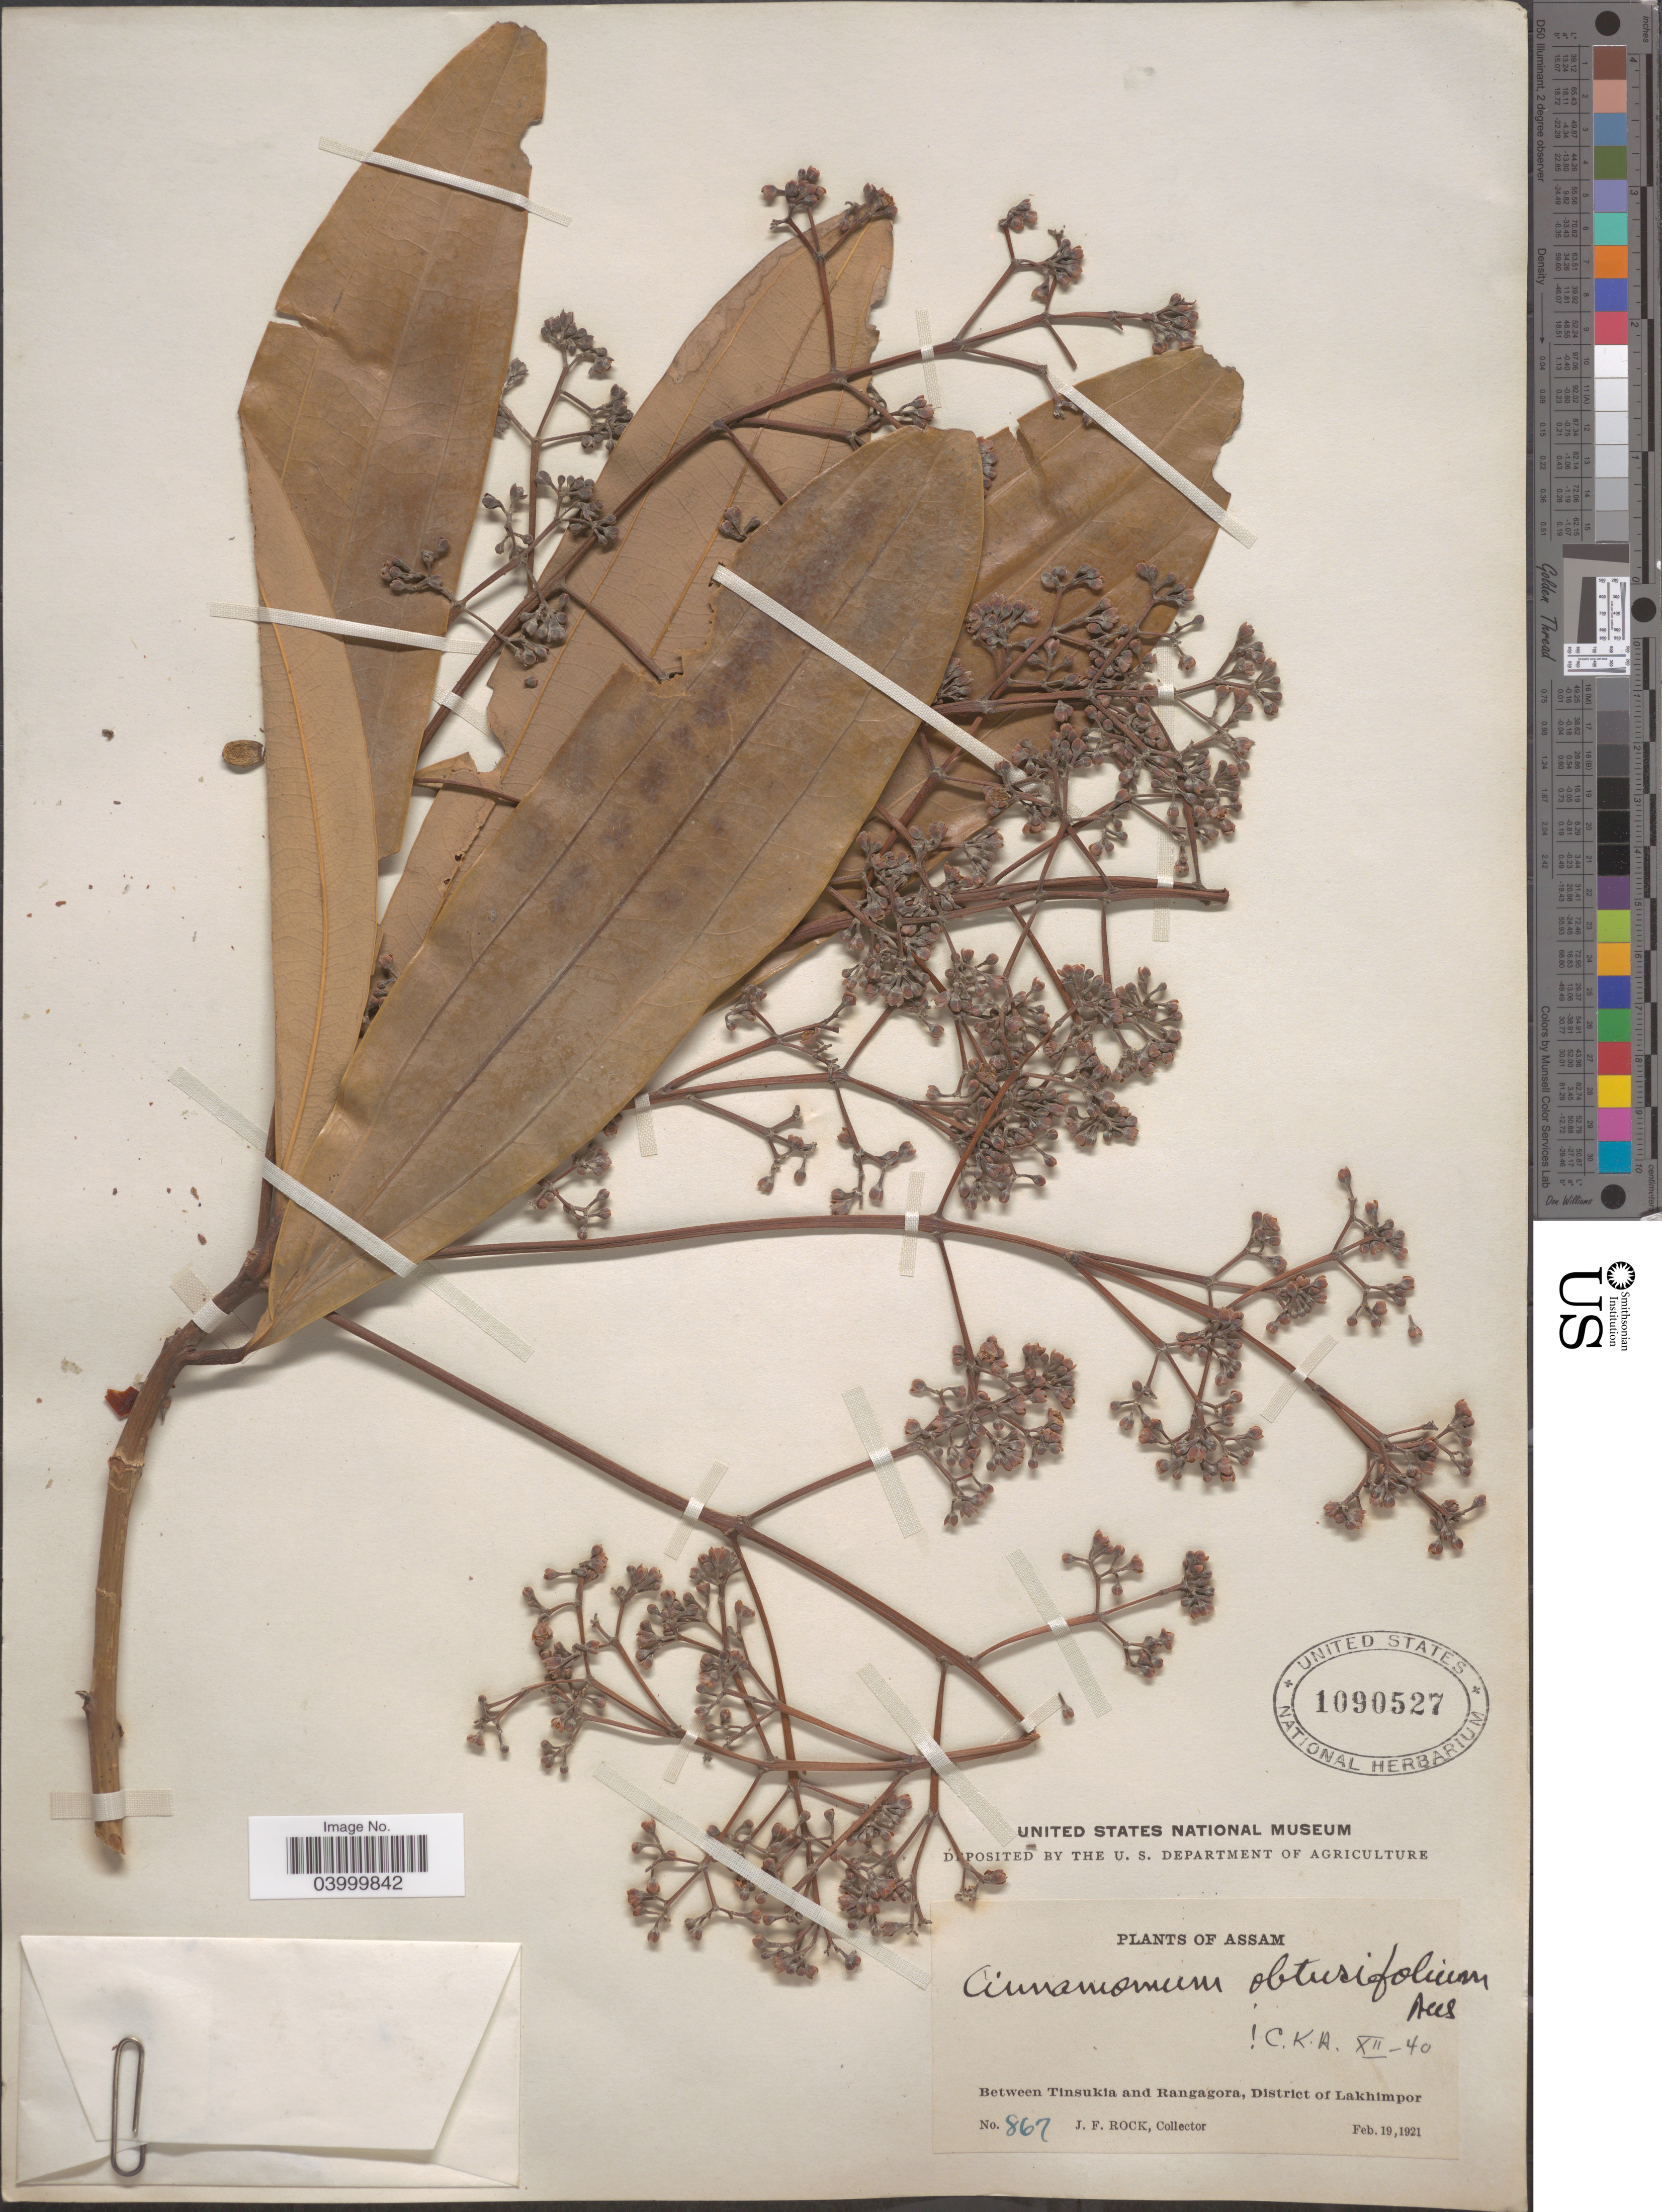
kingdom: Plantae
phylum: Tracheophyta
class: Magnoliopsida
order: Laurales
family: Lauraceae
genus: Cinnamomum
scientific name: Cinnamomum obtusifolium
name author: (Roxb.) Nees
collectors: J. Rock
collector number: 867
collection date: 1921-02-19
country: India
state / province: Assam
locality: Between Tinsukia and Rangagora, District of Lakhimpor.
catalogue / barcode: US 1090527